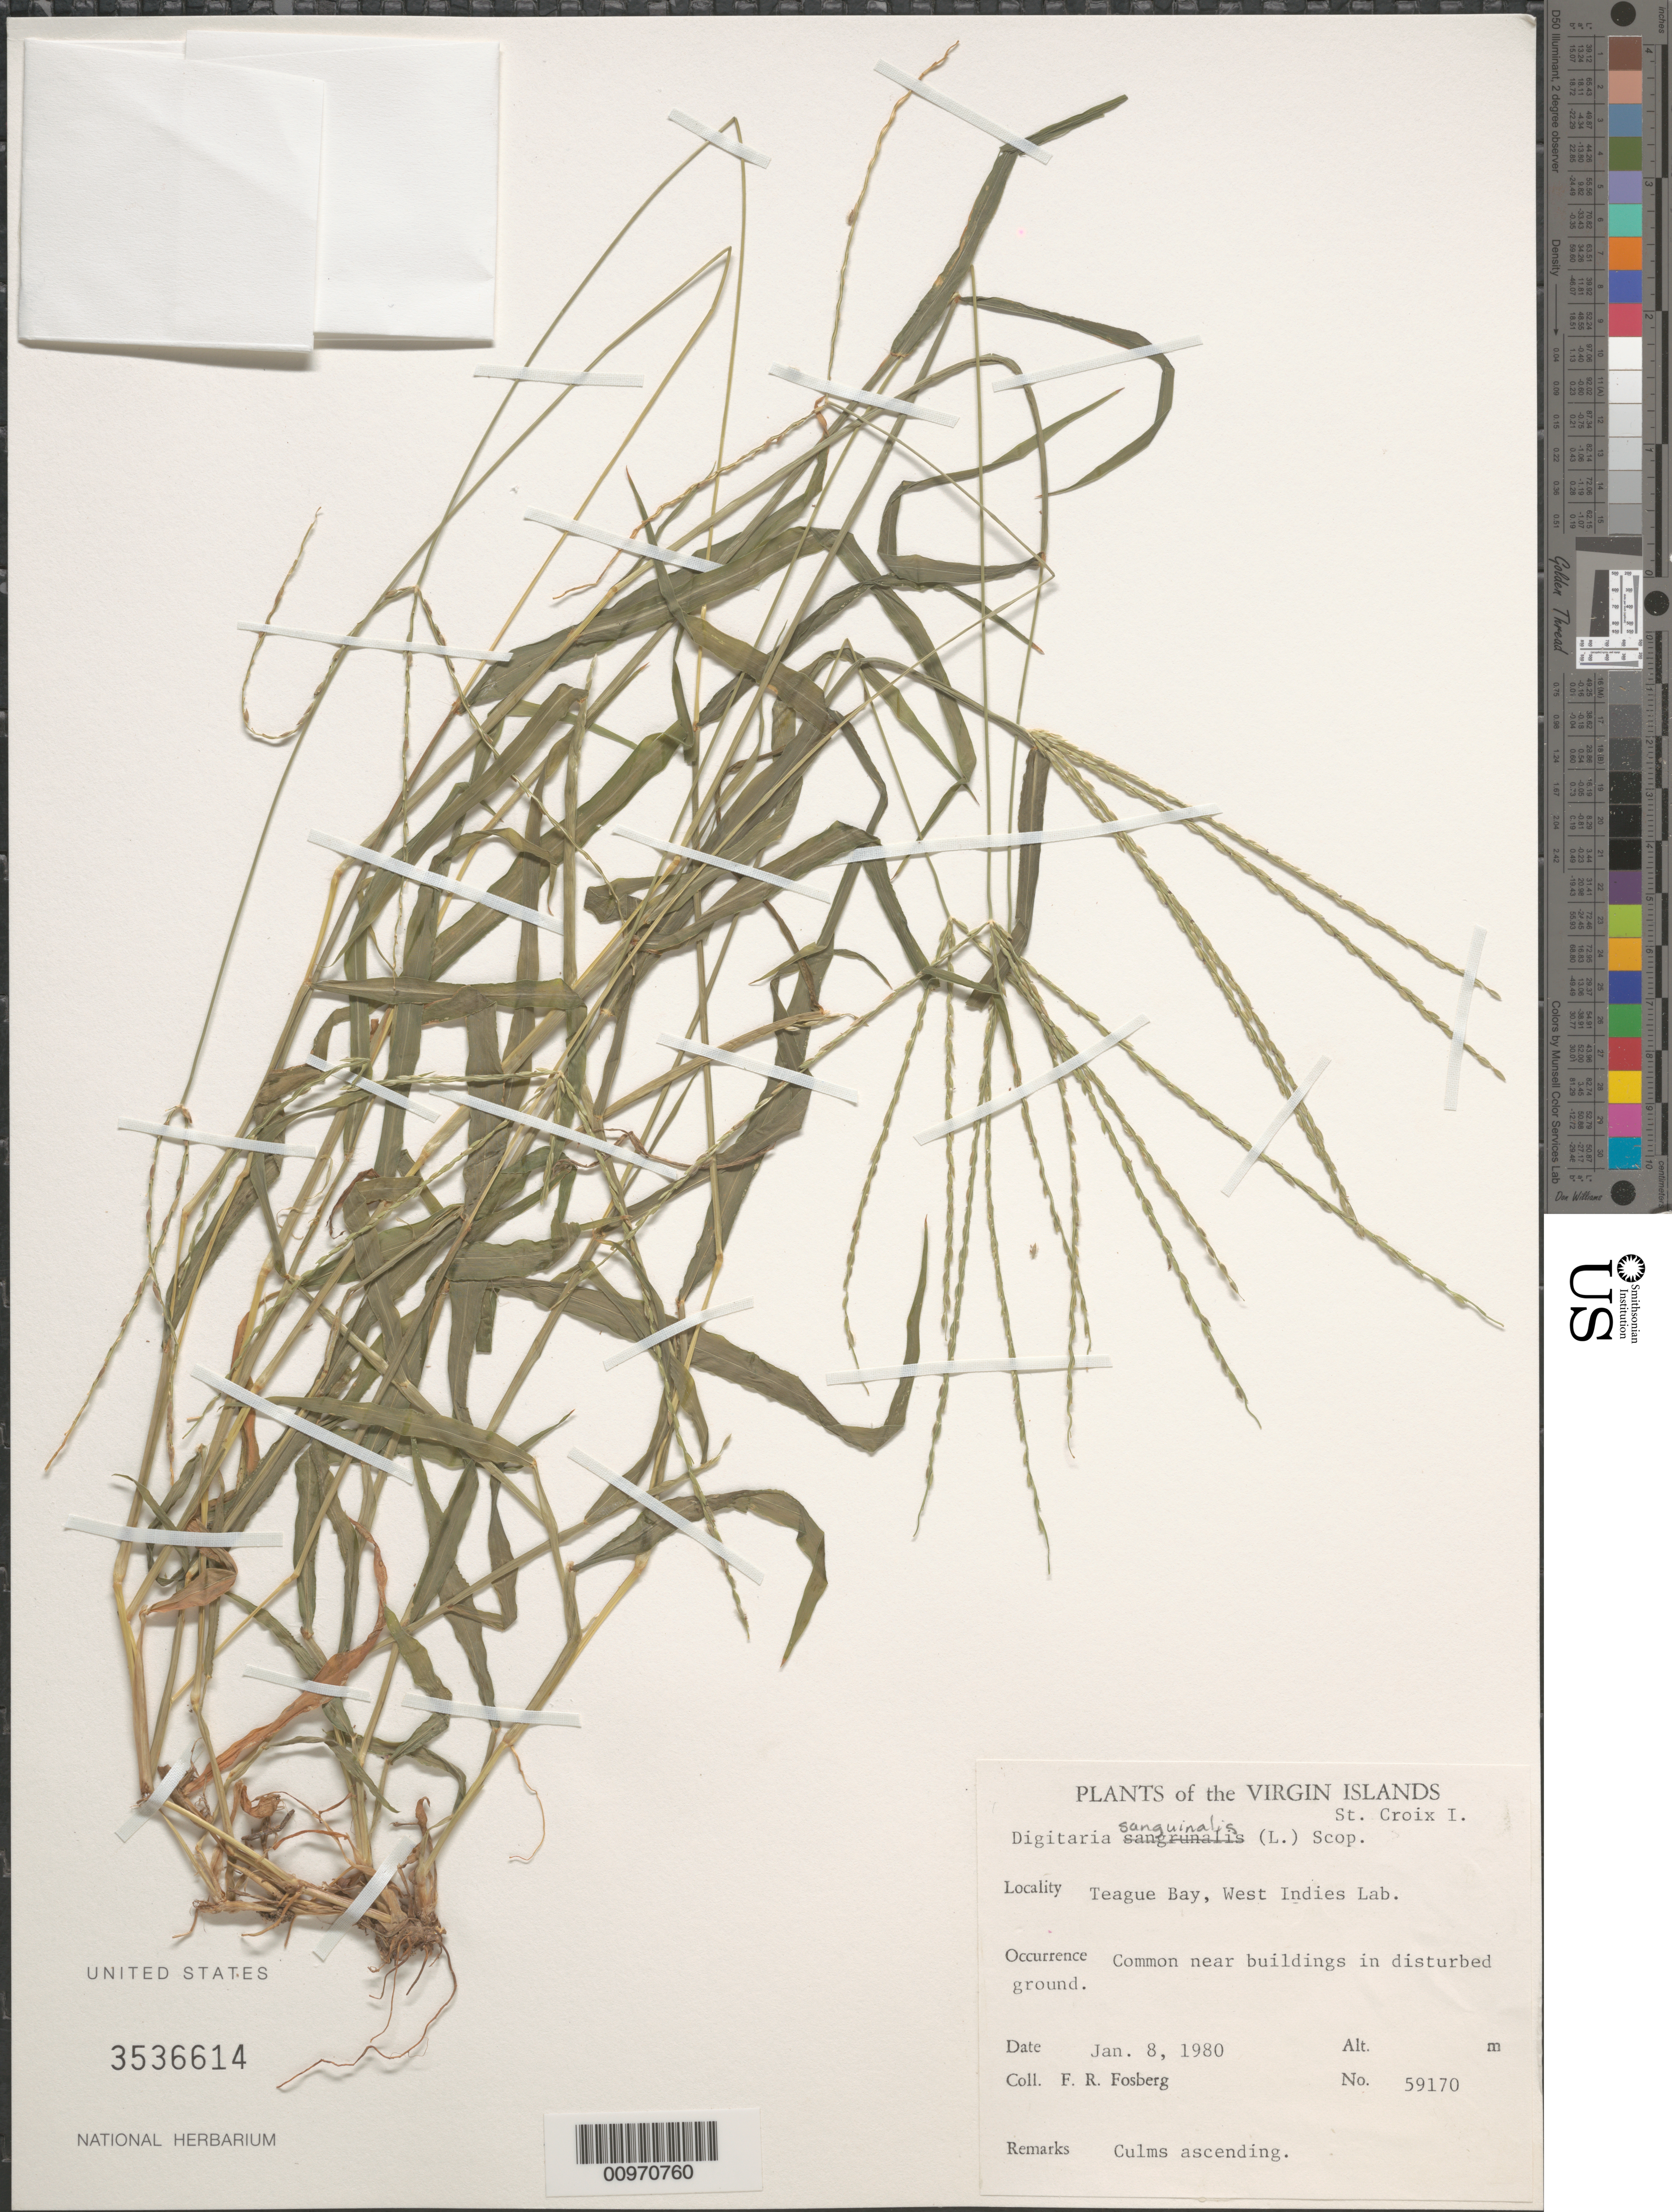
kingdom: Plantae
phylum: Tracheophyta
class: Liliopsida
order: Poales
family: Poaceae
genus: Digitaria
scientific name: Digitaria sanguinalis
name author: (L.) Scop.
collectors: F. R. Fosberg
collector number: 59170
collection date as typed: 08 Jan 1980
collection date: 1980-01-08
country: U.S. Virgin Islands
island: St. Croix I.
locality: Teague Bay, West Indies Laboratory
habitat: Near buildings in disturbed ground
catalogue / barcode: US 3536614